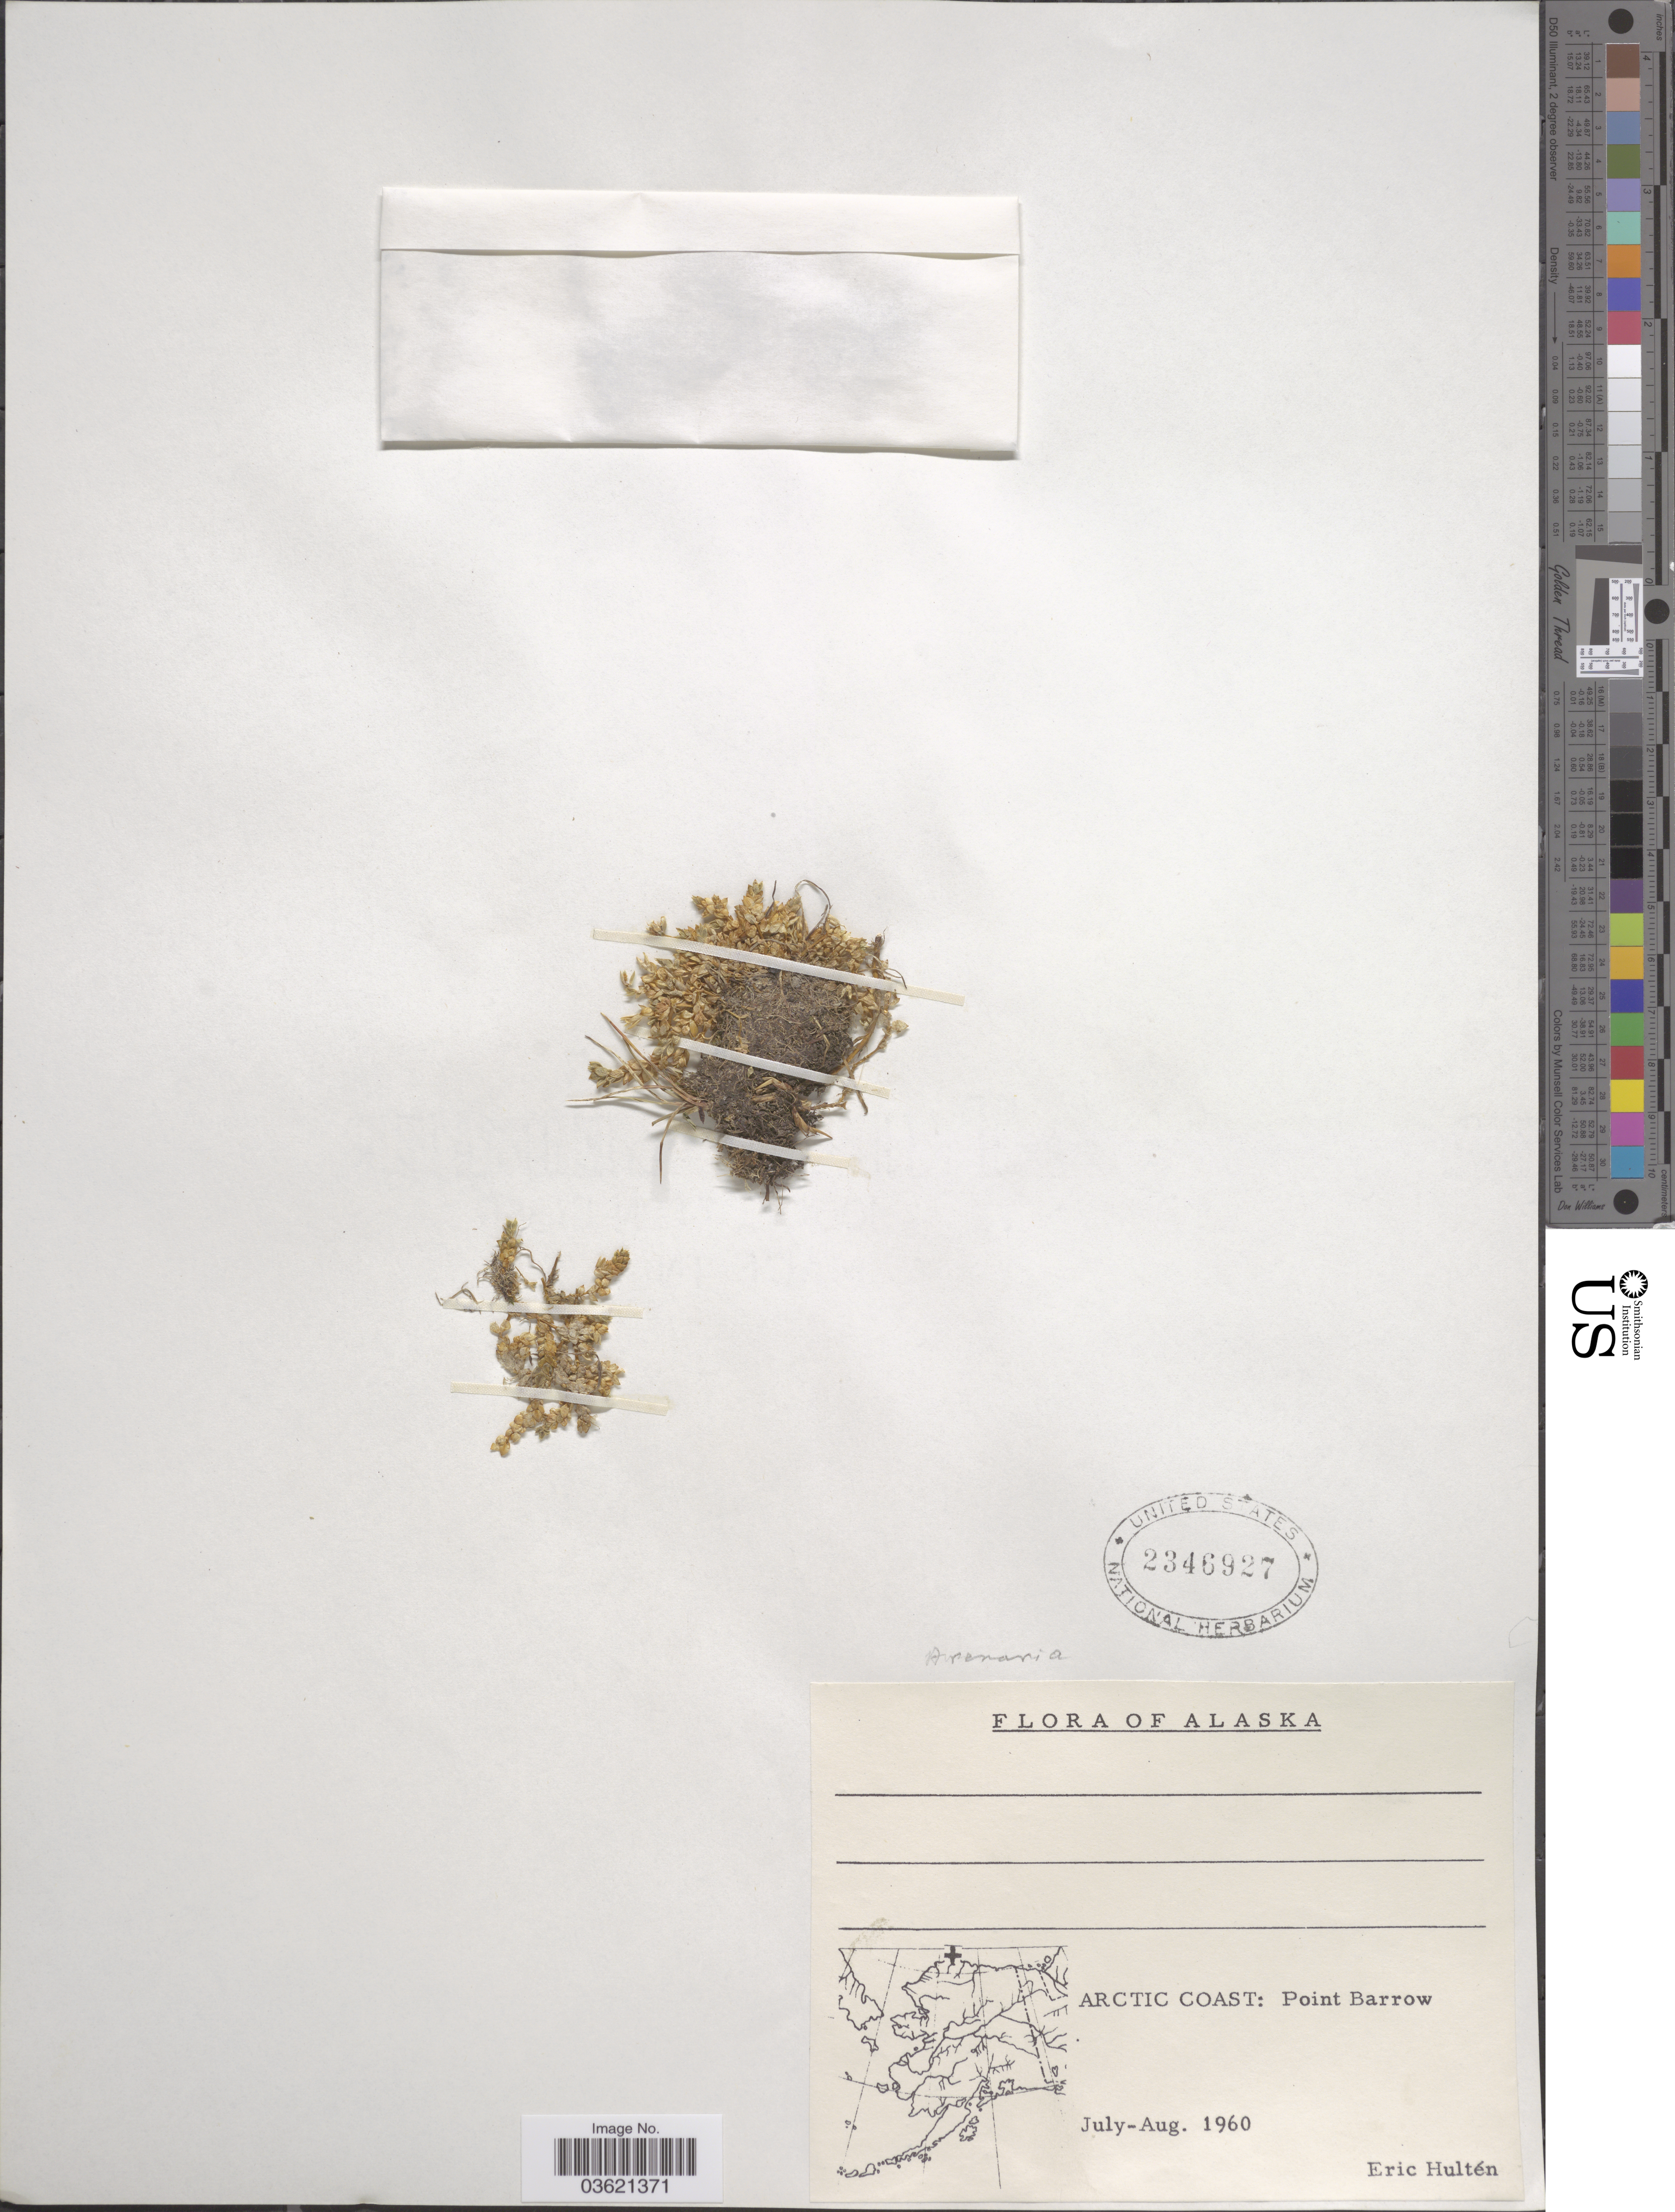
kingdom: Plantae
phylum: Tracheophyta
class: Magnoliopsida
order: Caryophyllales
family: Caryophyllaceae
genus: Arenaria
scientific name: Arenaria sp.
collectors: E. G. Hultén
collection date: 1960-07/1960-08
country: United States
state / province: Alaska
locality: Arctic Coast: Point Barrow.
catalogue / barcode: US 2346927